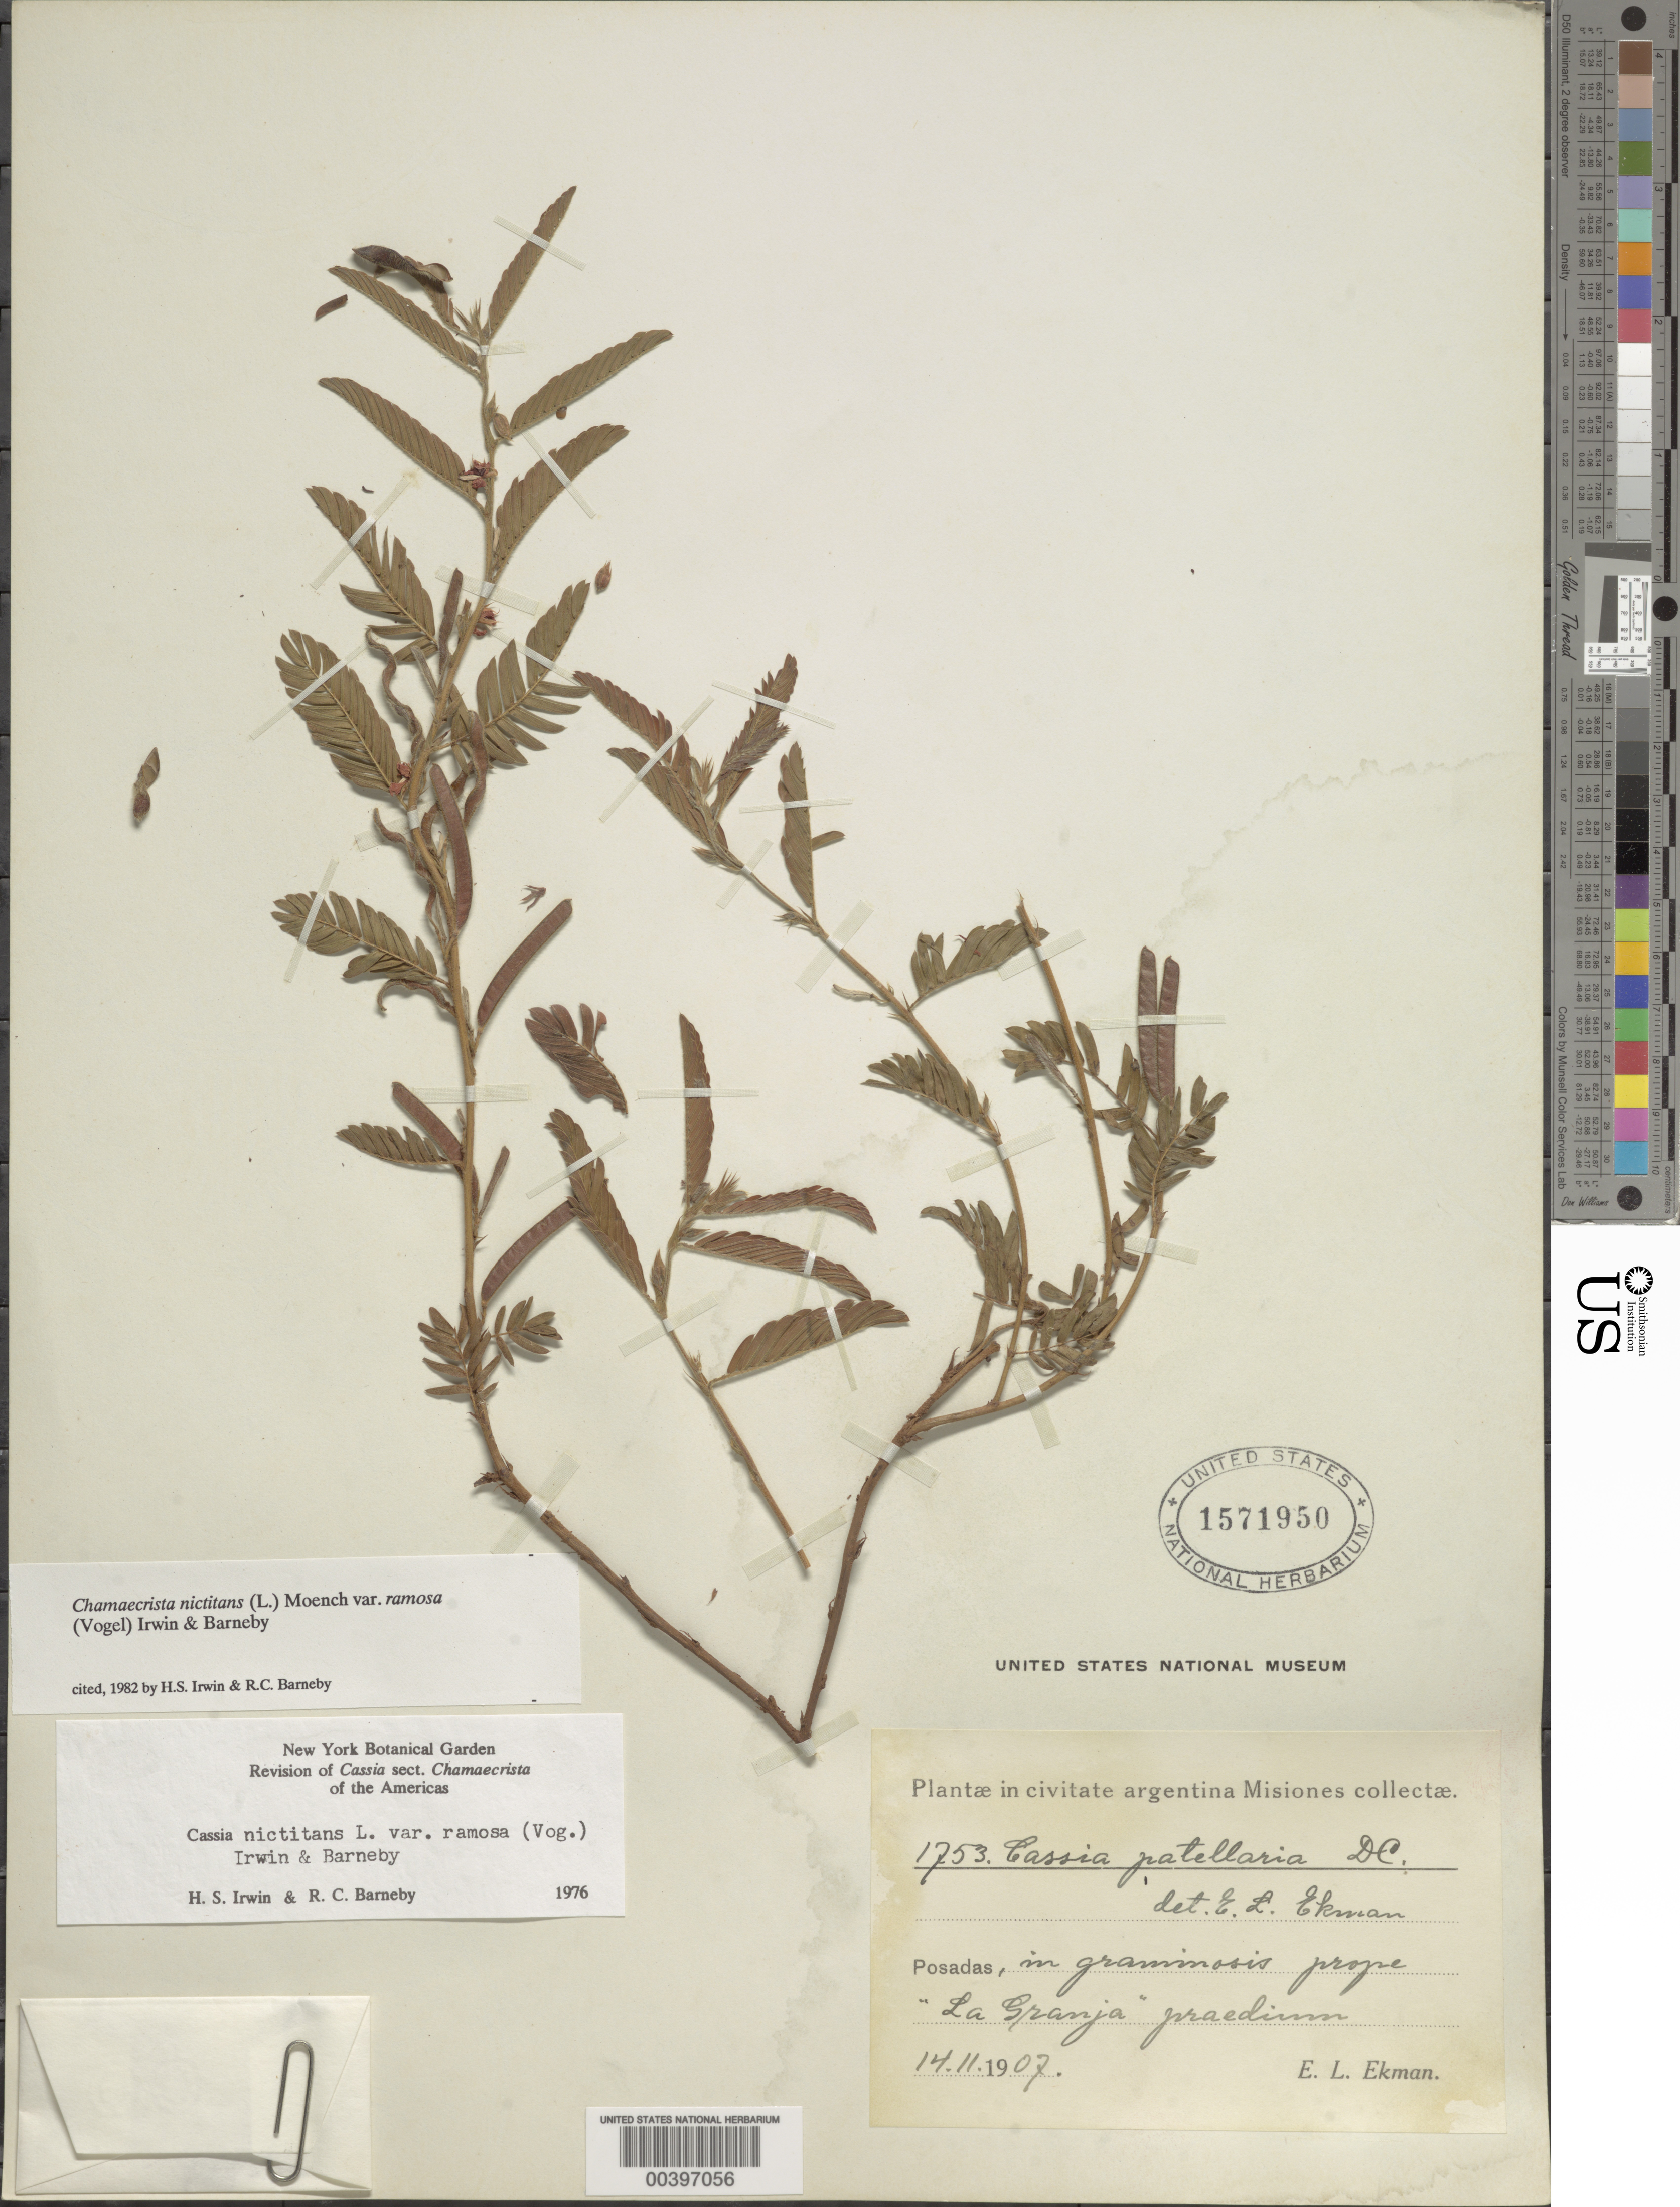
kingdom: Plantae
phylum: Tracheophyta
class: Magnoliopsida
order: Fabales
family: Fabaceae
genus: Chamaecrista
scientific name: Chamaecrista nictitans var. ramosa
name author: (Vogel) H.S. Irwin & Barneby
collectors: E. L. Ekman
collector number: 1753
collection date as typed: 14 Nov 1907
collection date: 1907-11-14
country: Argentina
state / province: Misiones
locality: Posadas prope "la Granja" praedium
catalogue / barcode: US 1571950